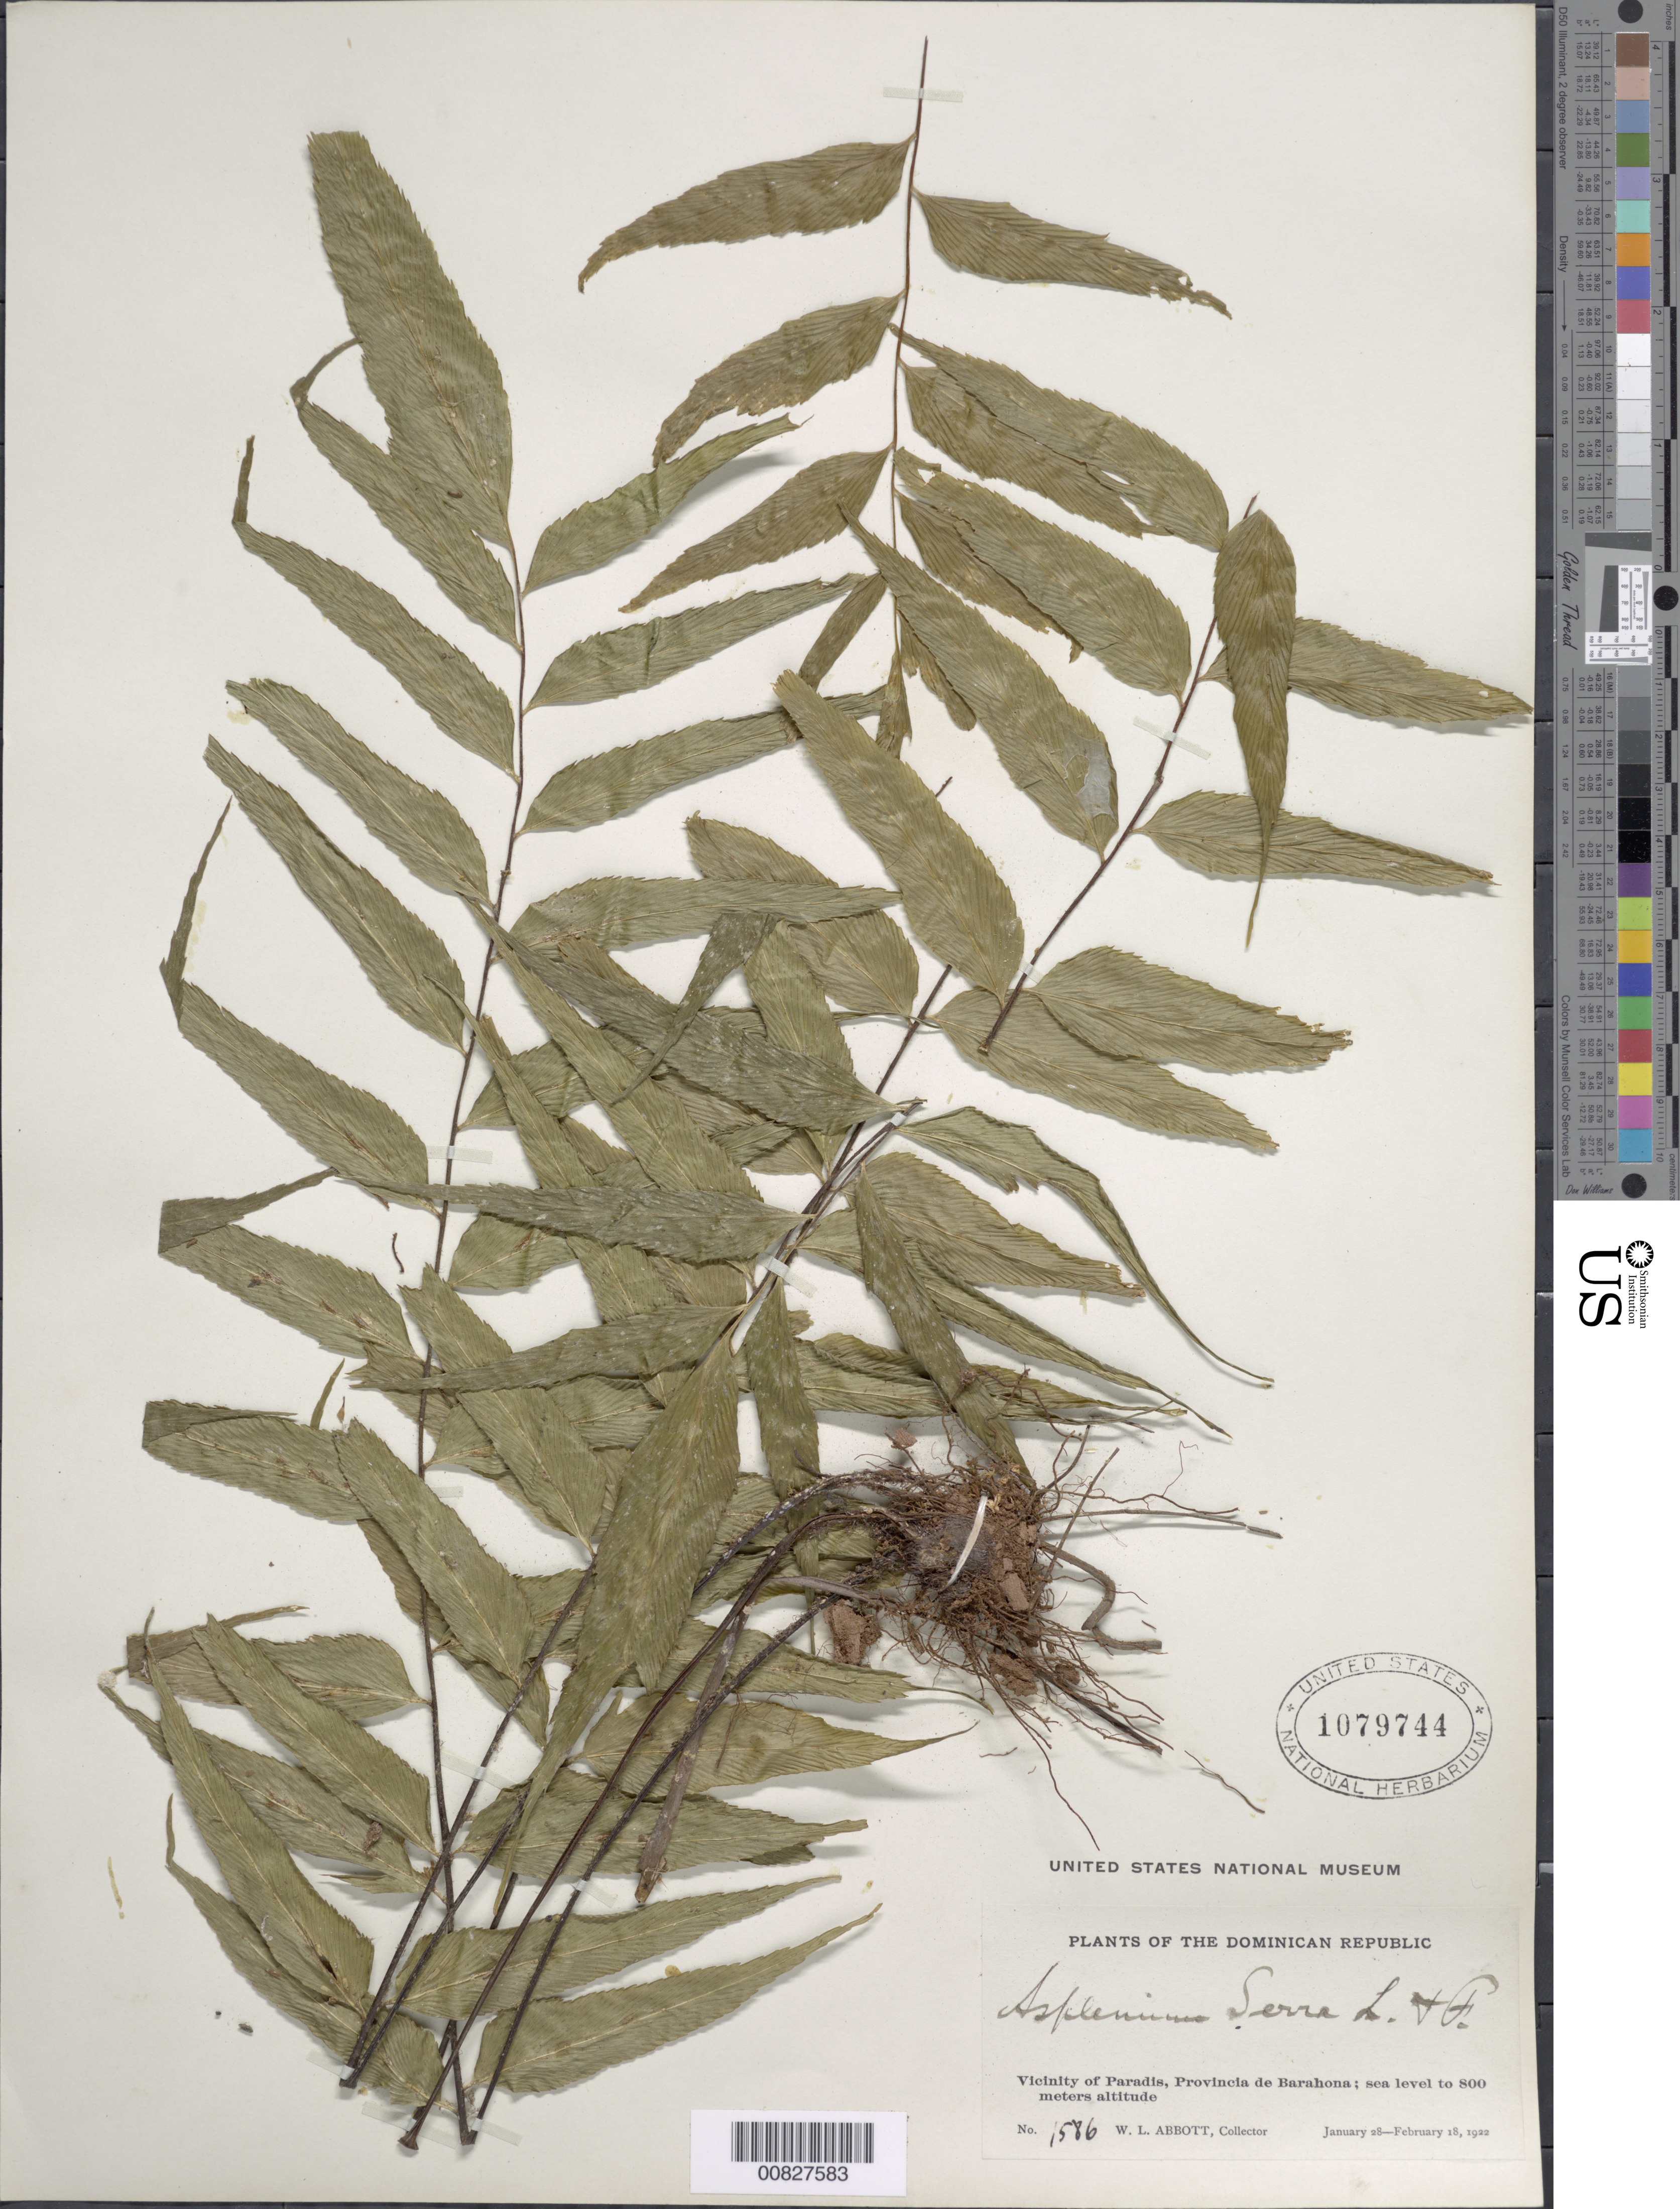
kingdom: Plantae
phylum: Tracheophyta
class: Polypodiopsida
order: Polypodiales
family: Aspleniaceae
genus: Asplenium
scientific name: Asplenium serra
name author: Langsd. & Fisch.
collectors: W. L. Abbott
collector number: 1586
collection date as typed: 28 Jan 1922 to 18 Feb 1922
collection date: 1922-01-28/1922-02-18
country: Dominican Republic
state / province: Barahona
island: Hispaniola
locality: Paradis vicinity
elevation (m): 0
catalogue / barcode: US 1079744